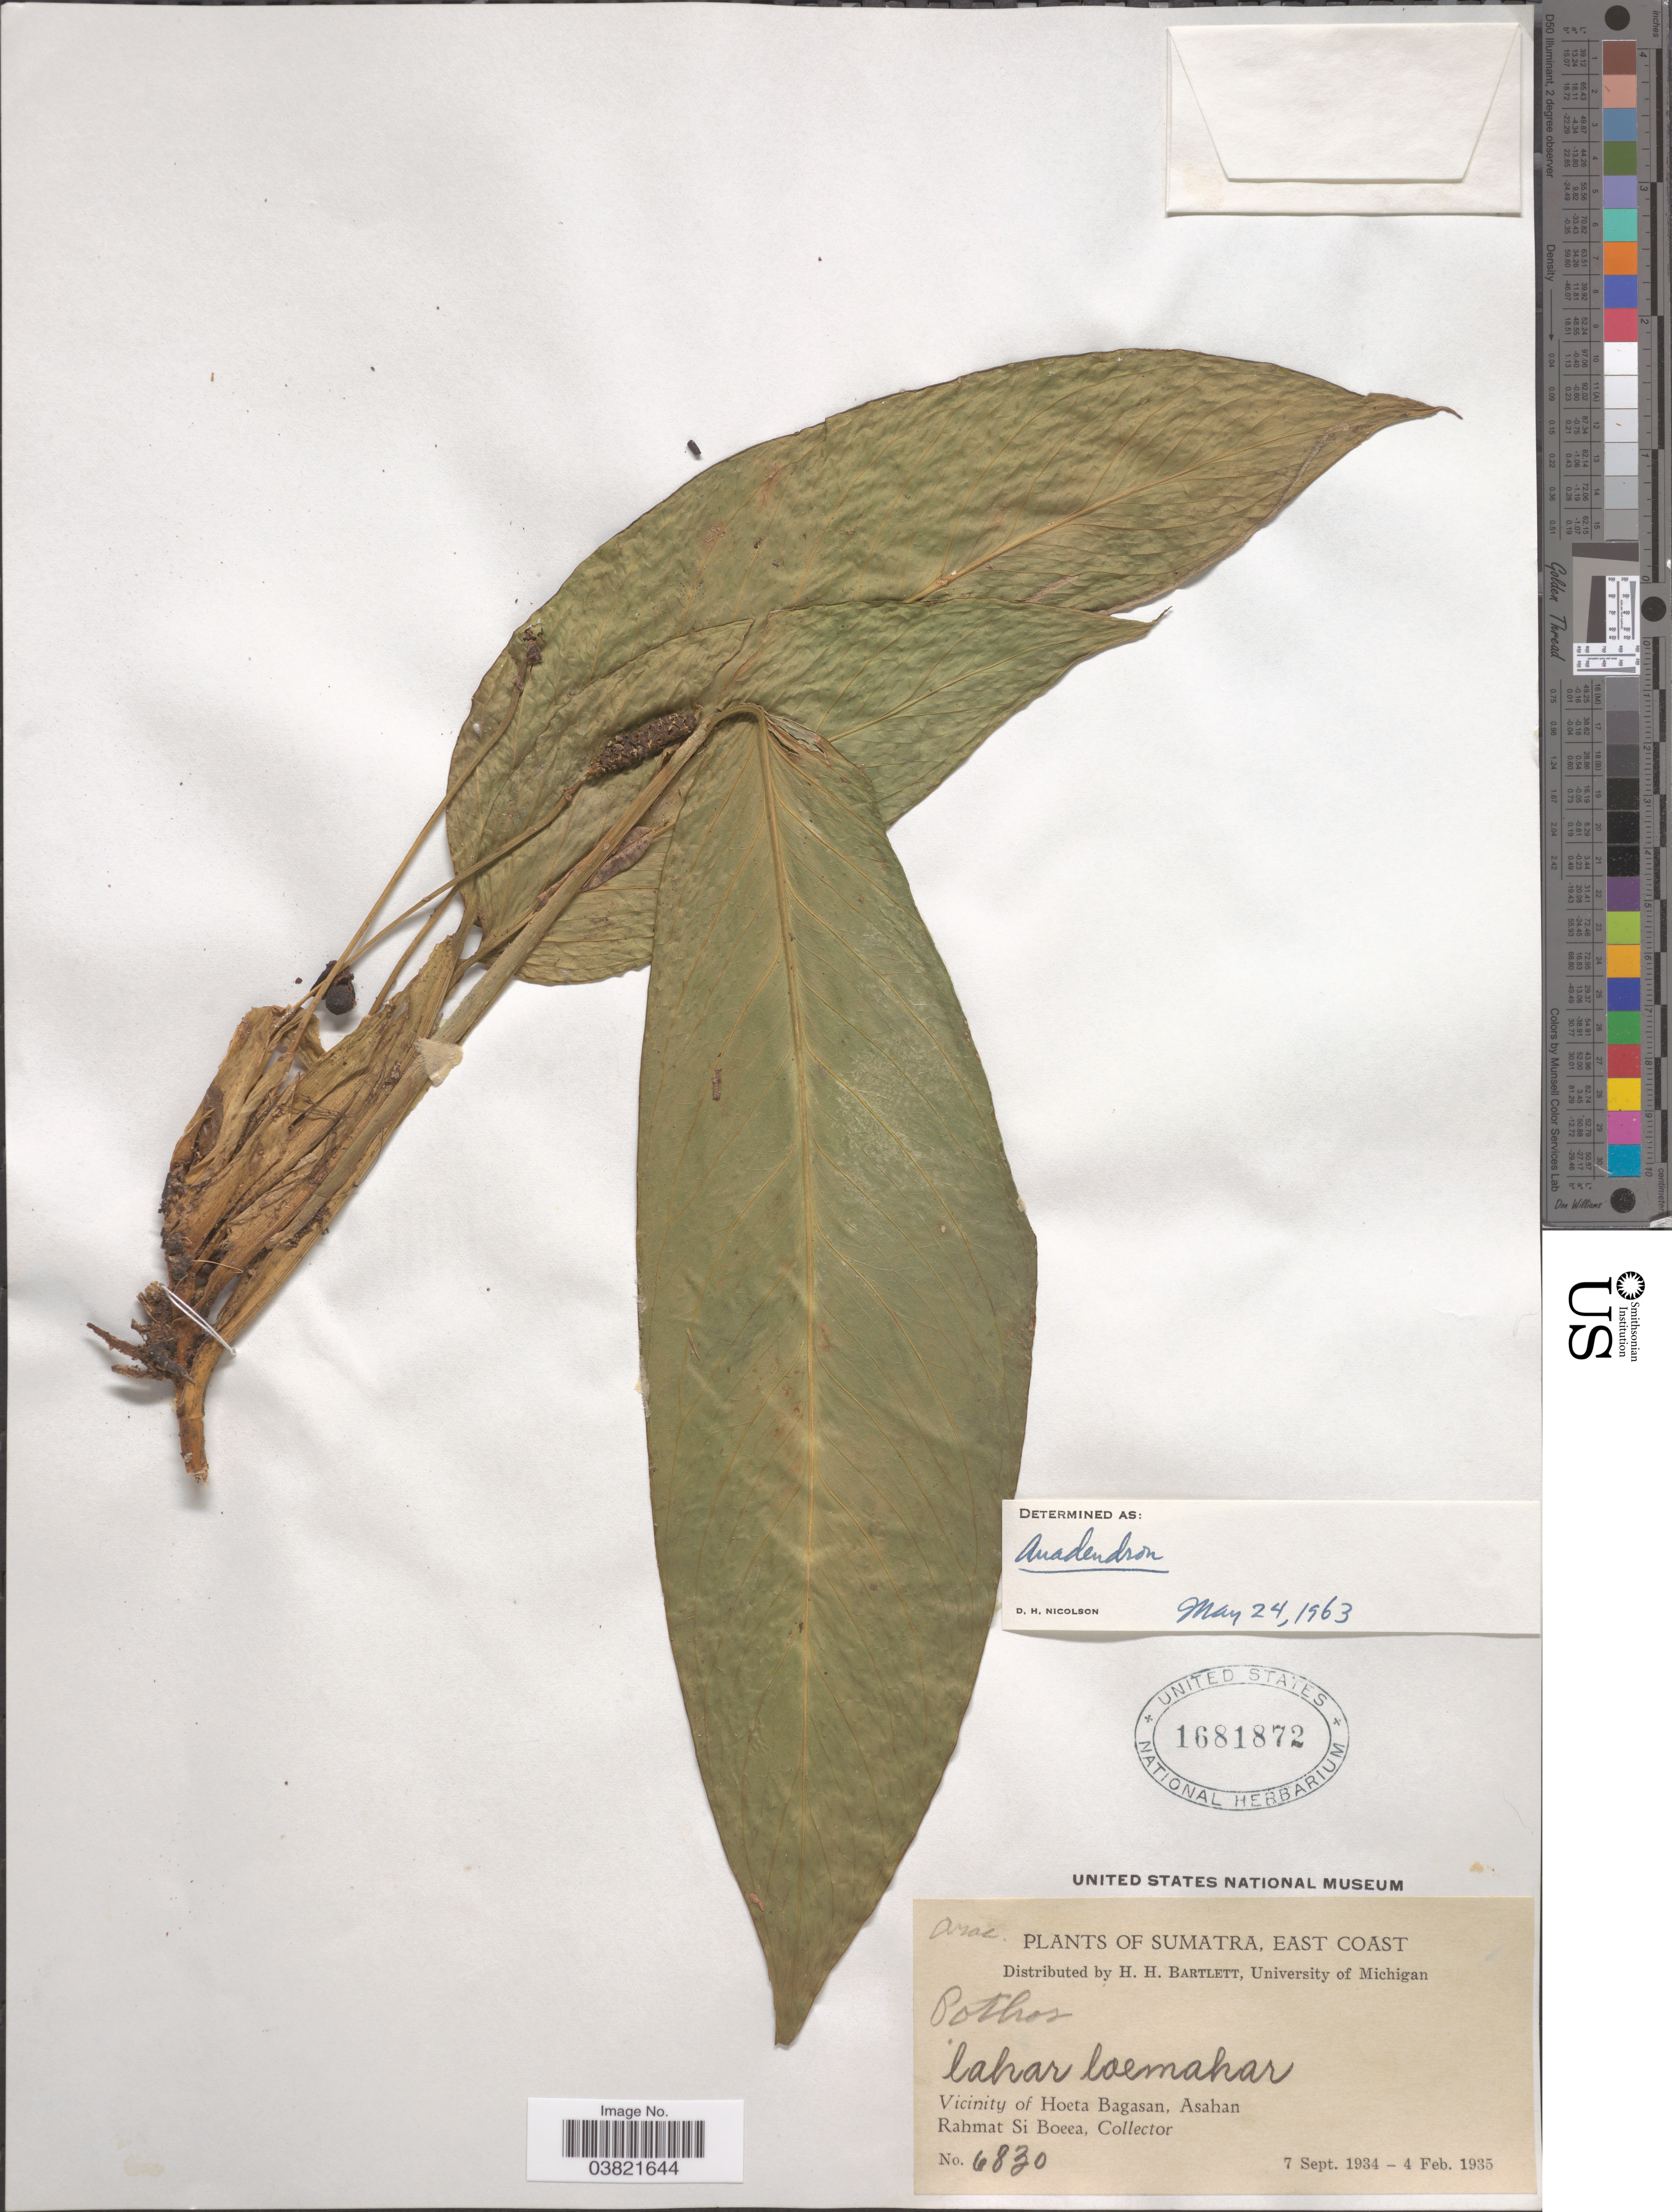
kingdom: Plantae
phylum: Tracheophyta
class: Liliopsida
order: Alismatales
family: Araceae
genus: Anadendrum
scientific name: Anadendrum sp.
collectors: Rahmat Si Boeea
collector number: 6830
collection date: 1934-09-07/1935-02-04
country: Indonesia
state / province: Sumatra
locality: East Coast. Vicinity of Hoeta Bagasan, Asahan.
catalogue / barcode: US 1681872